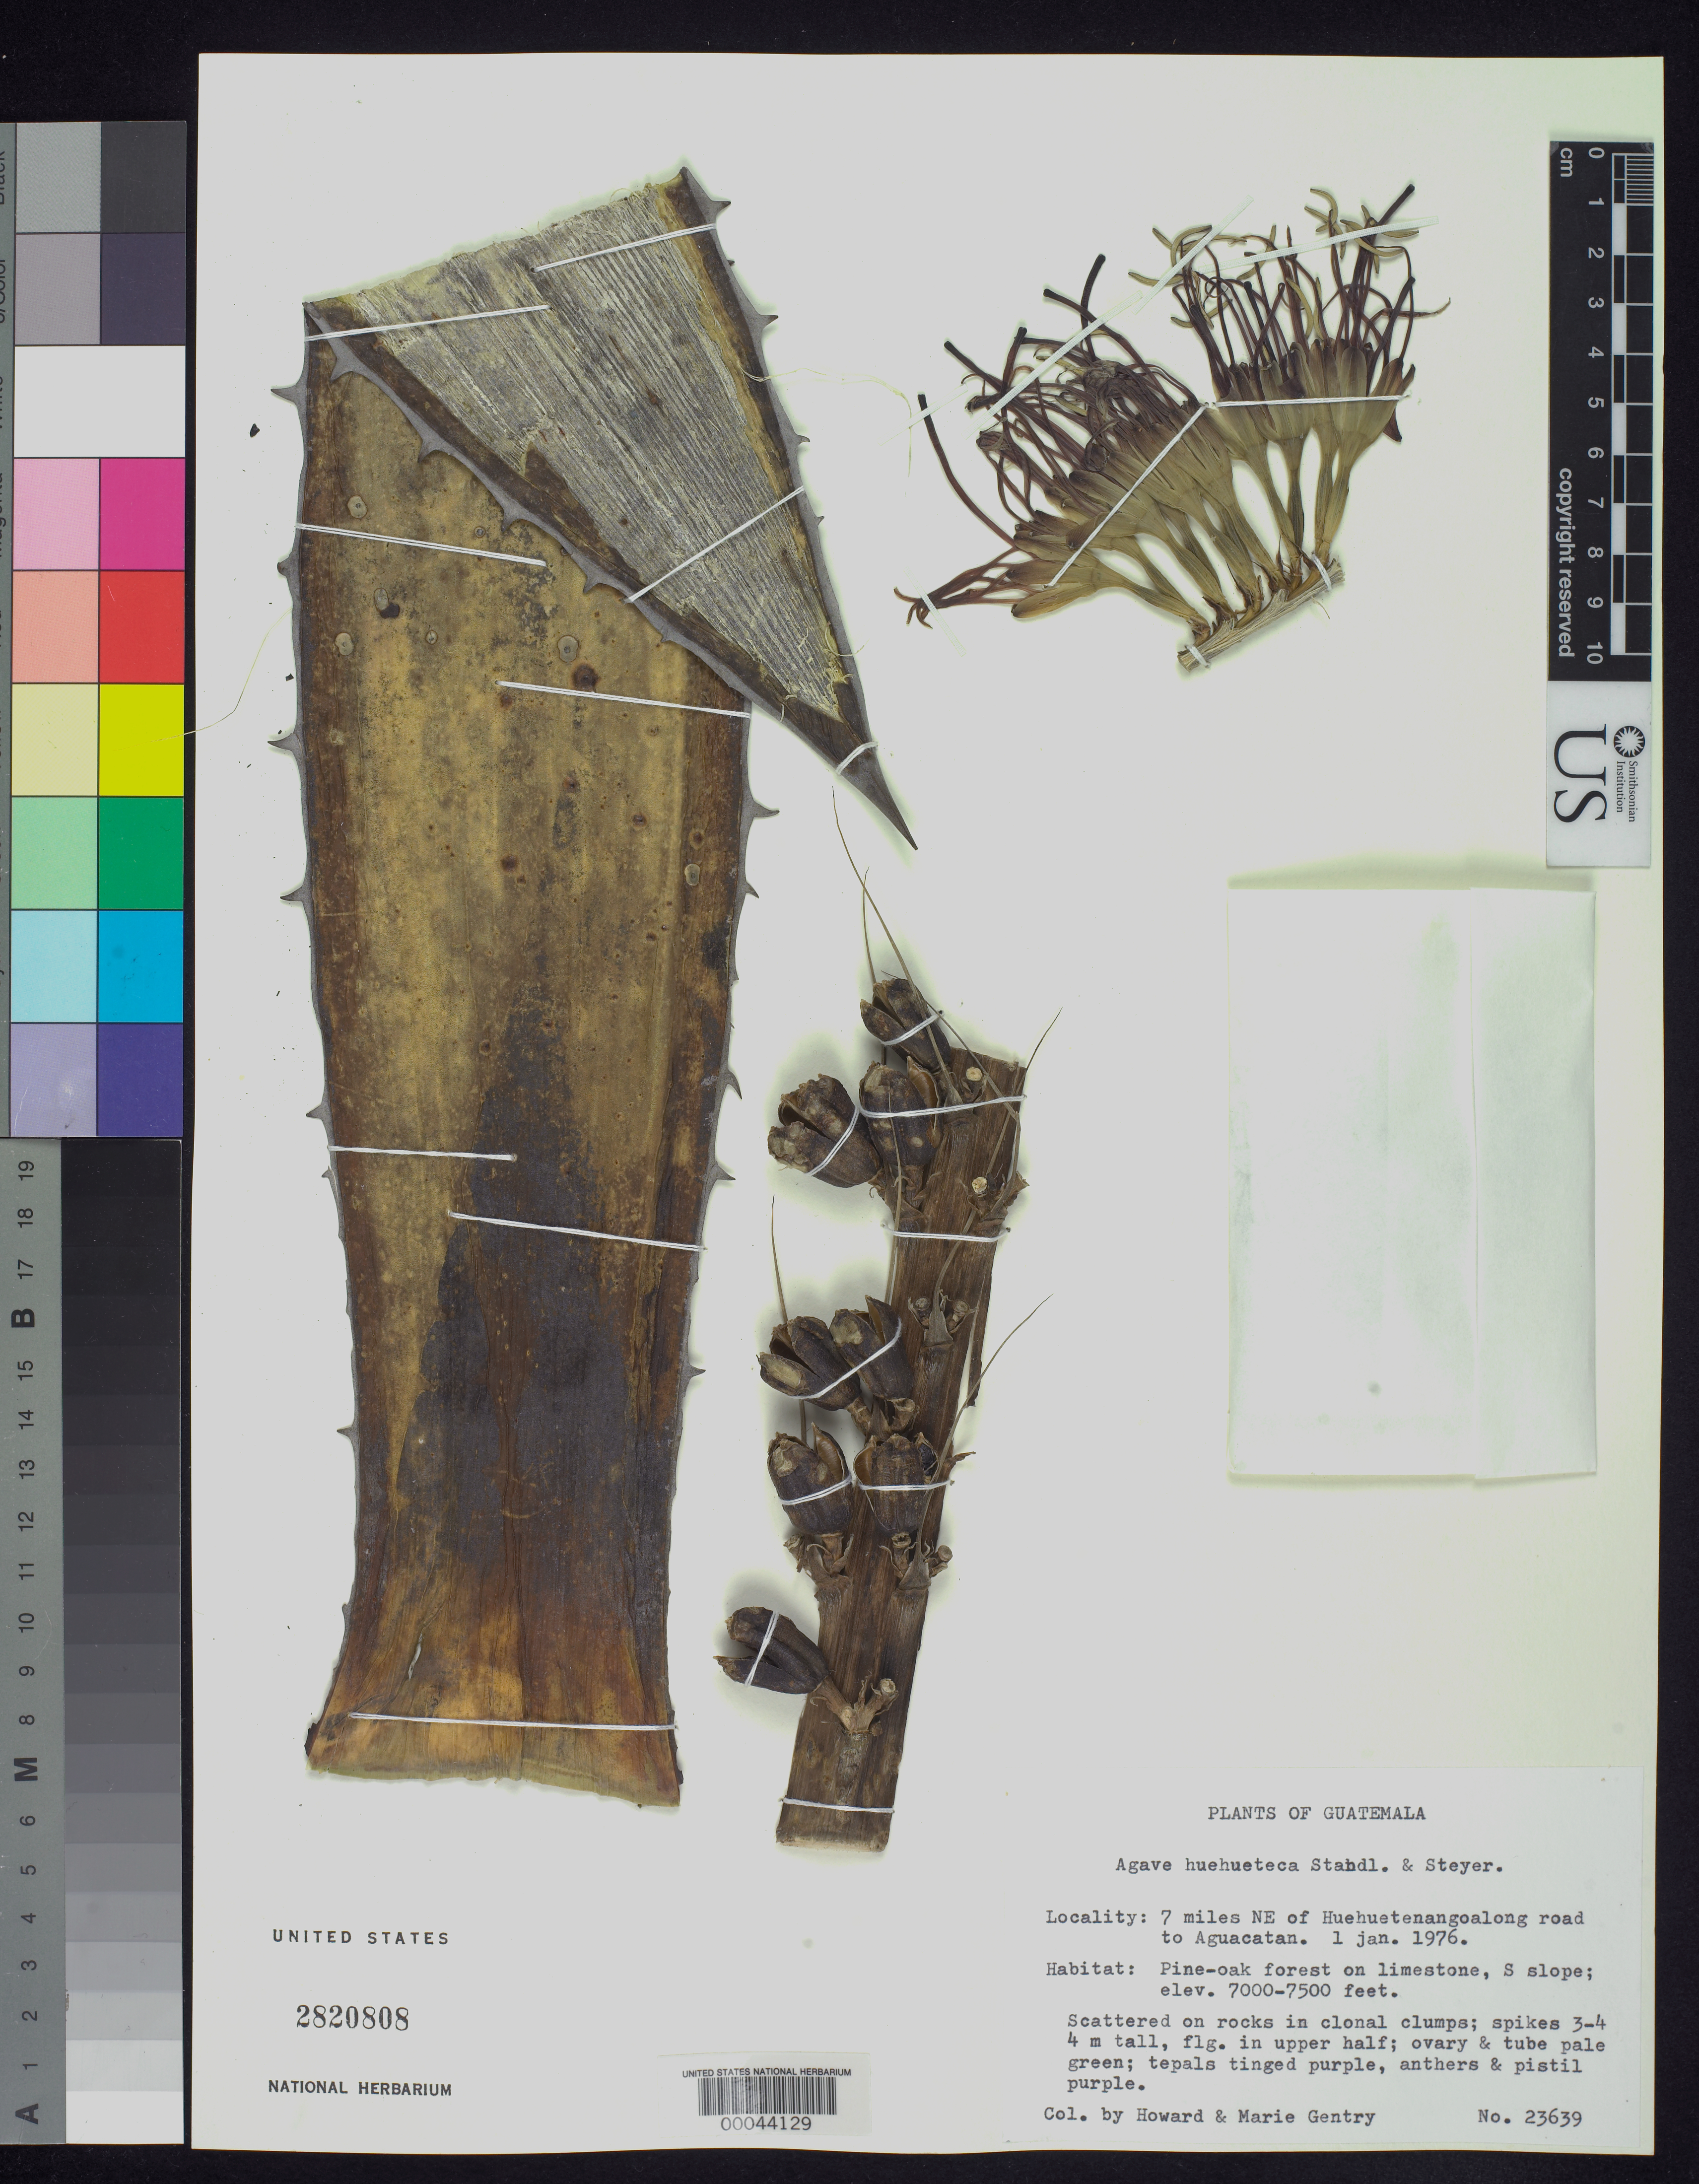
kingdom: Plantae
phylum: Tracheophyta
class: Liliopsida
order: Asparagales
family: Asparagaceae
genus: Agave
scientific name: Agave huehueteca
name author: Standl. & Steyerm.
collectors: H. S. Gentry & M. Gentry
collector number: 23639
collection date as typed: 01 Jan 1976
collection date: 1976-01-01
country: Guatemala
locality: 7 mi NE of huehuetenangoalong road to aguacatan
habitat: Pine-oak forest on limestone, s slope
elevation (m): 2134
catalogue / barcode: US 2820808